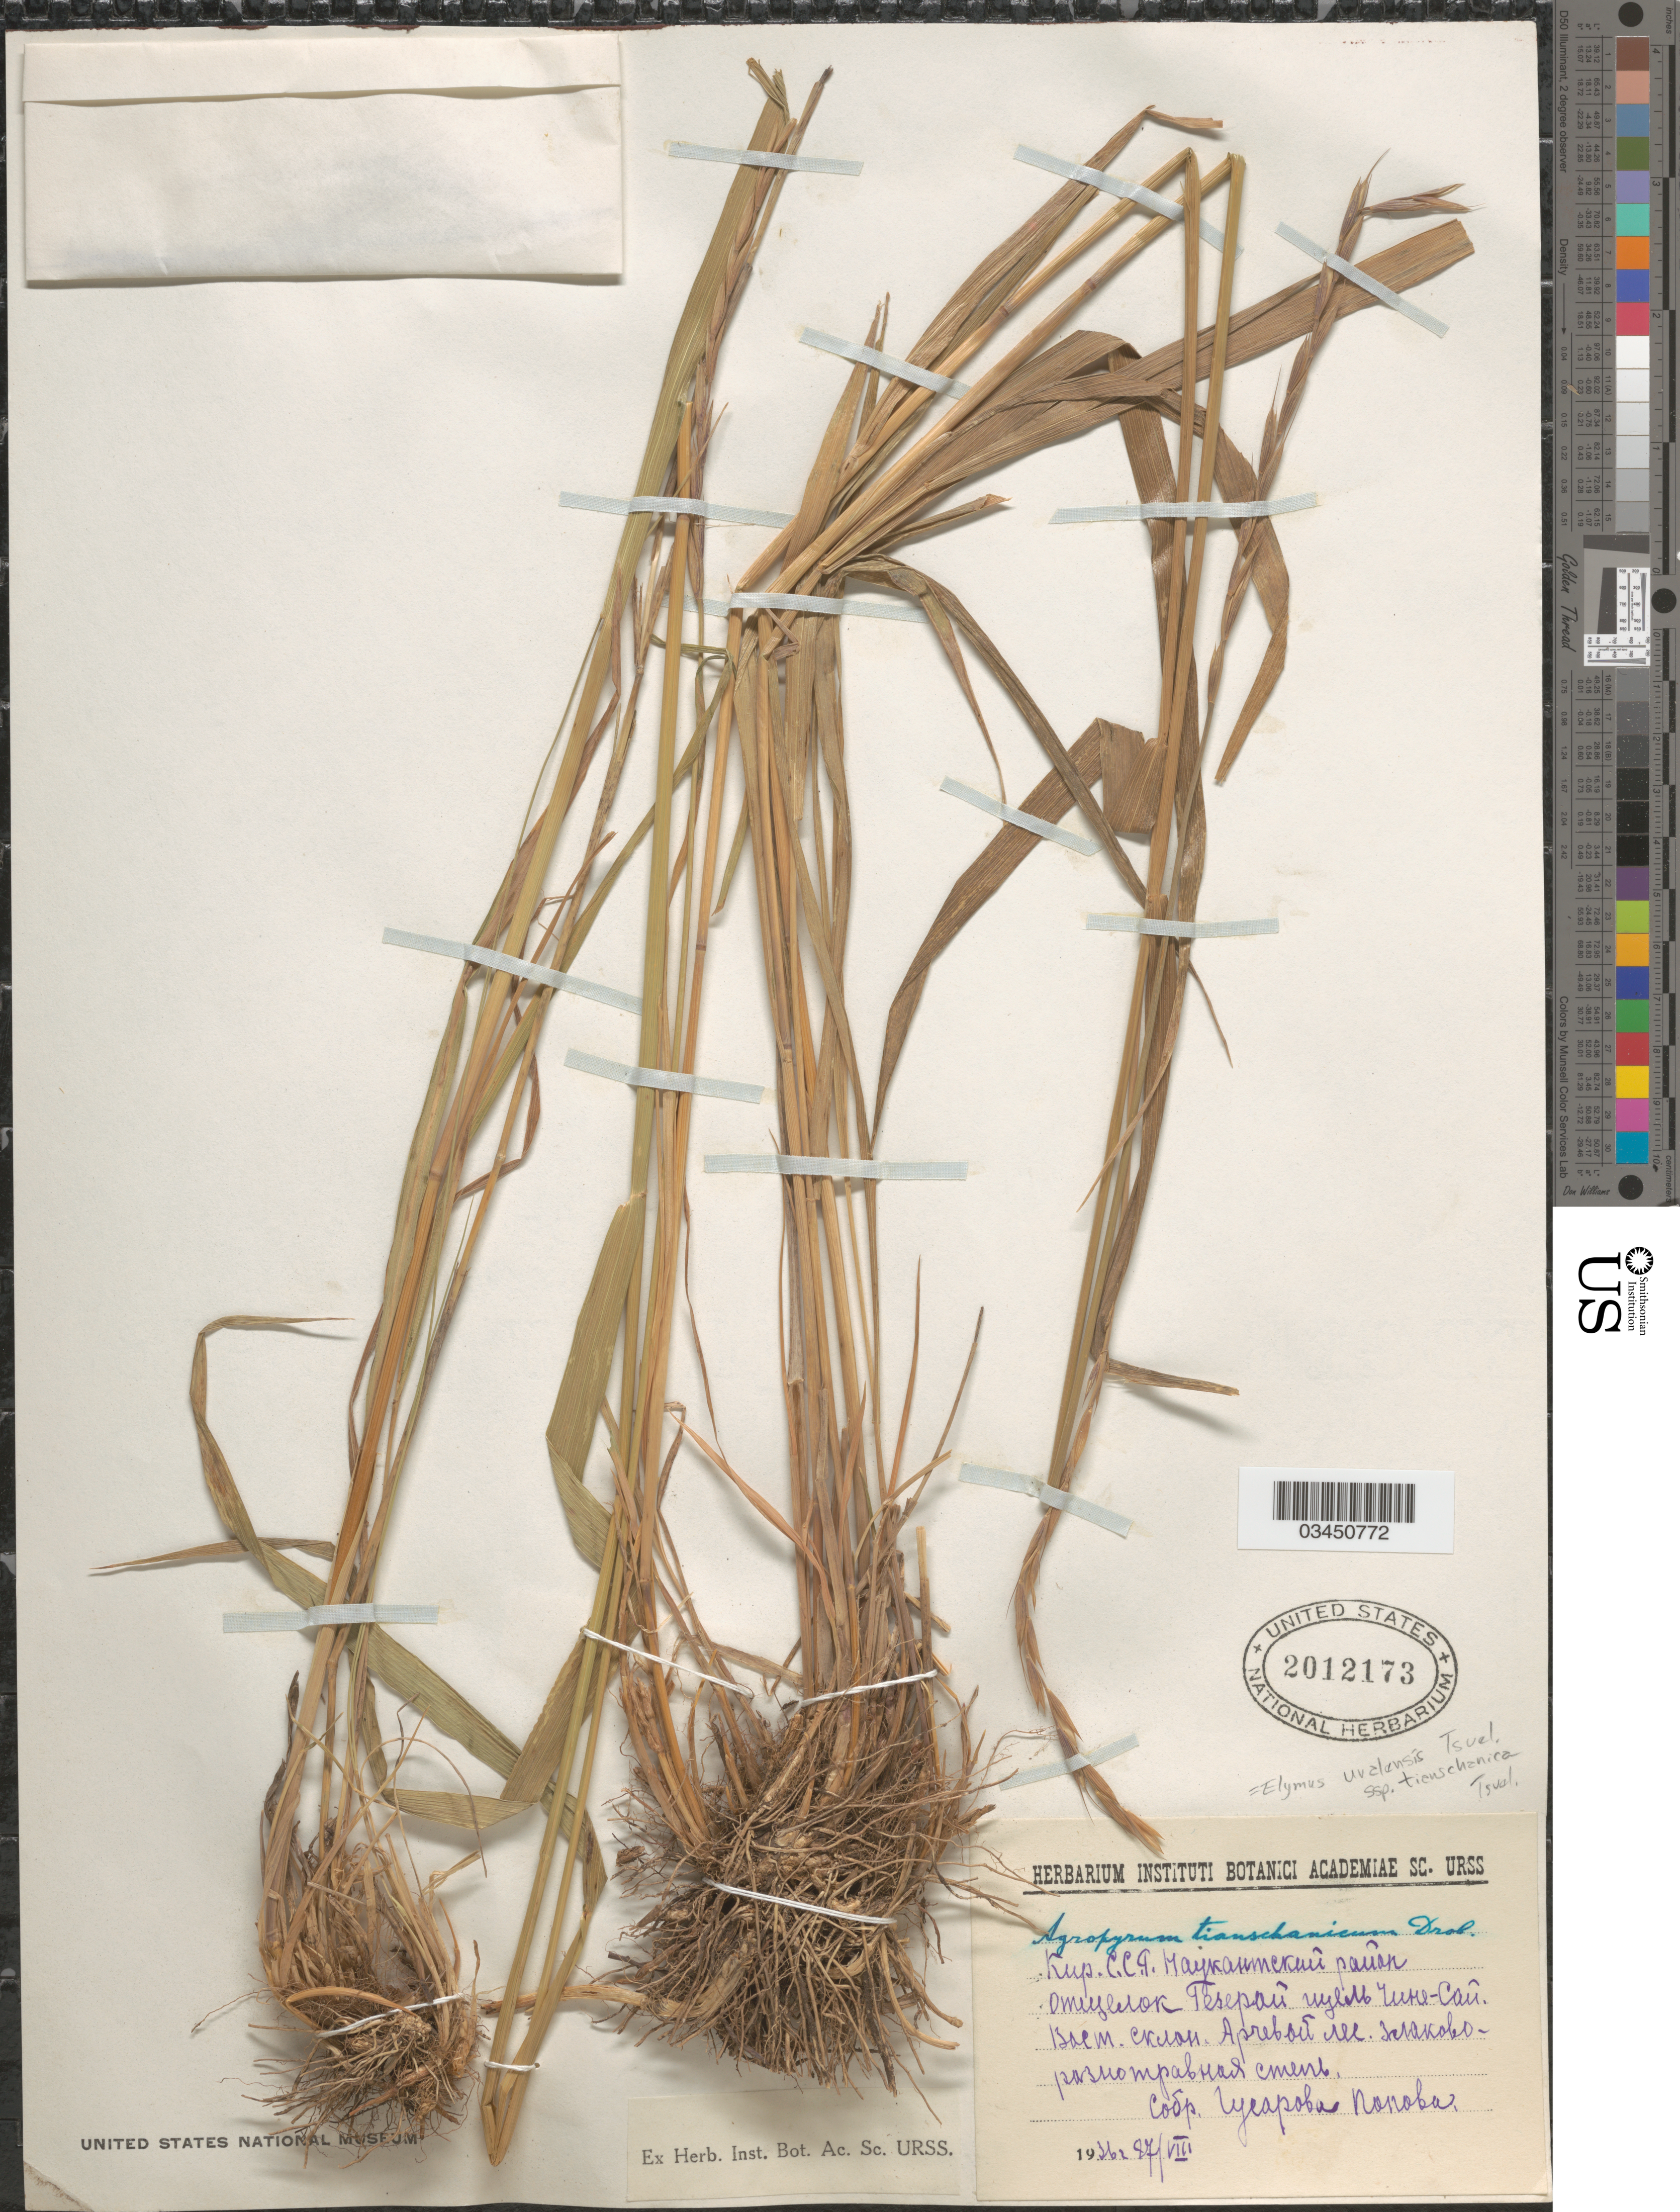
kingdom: Plantae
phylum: Tracheophyta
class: Liliopsida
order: Poales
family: Poaceae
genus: Elymus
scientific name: Elymus uralensis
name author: (Nevski) Tzvelev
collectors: Gusarova & Popova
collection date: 1936-08-27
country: Kyrgyzstan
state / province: Osh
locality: Nookat District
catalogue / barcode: US 2012173